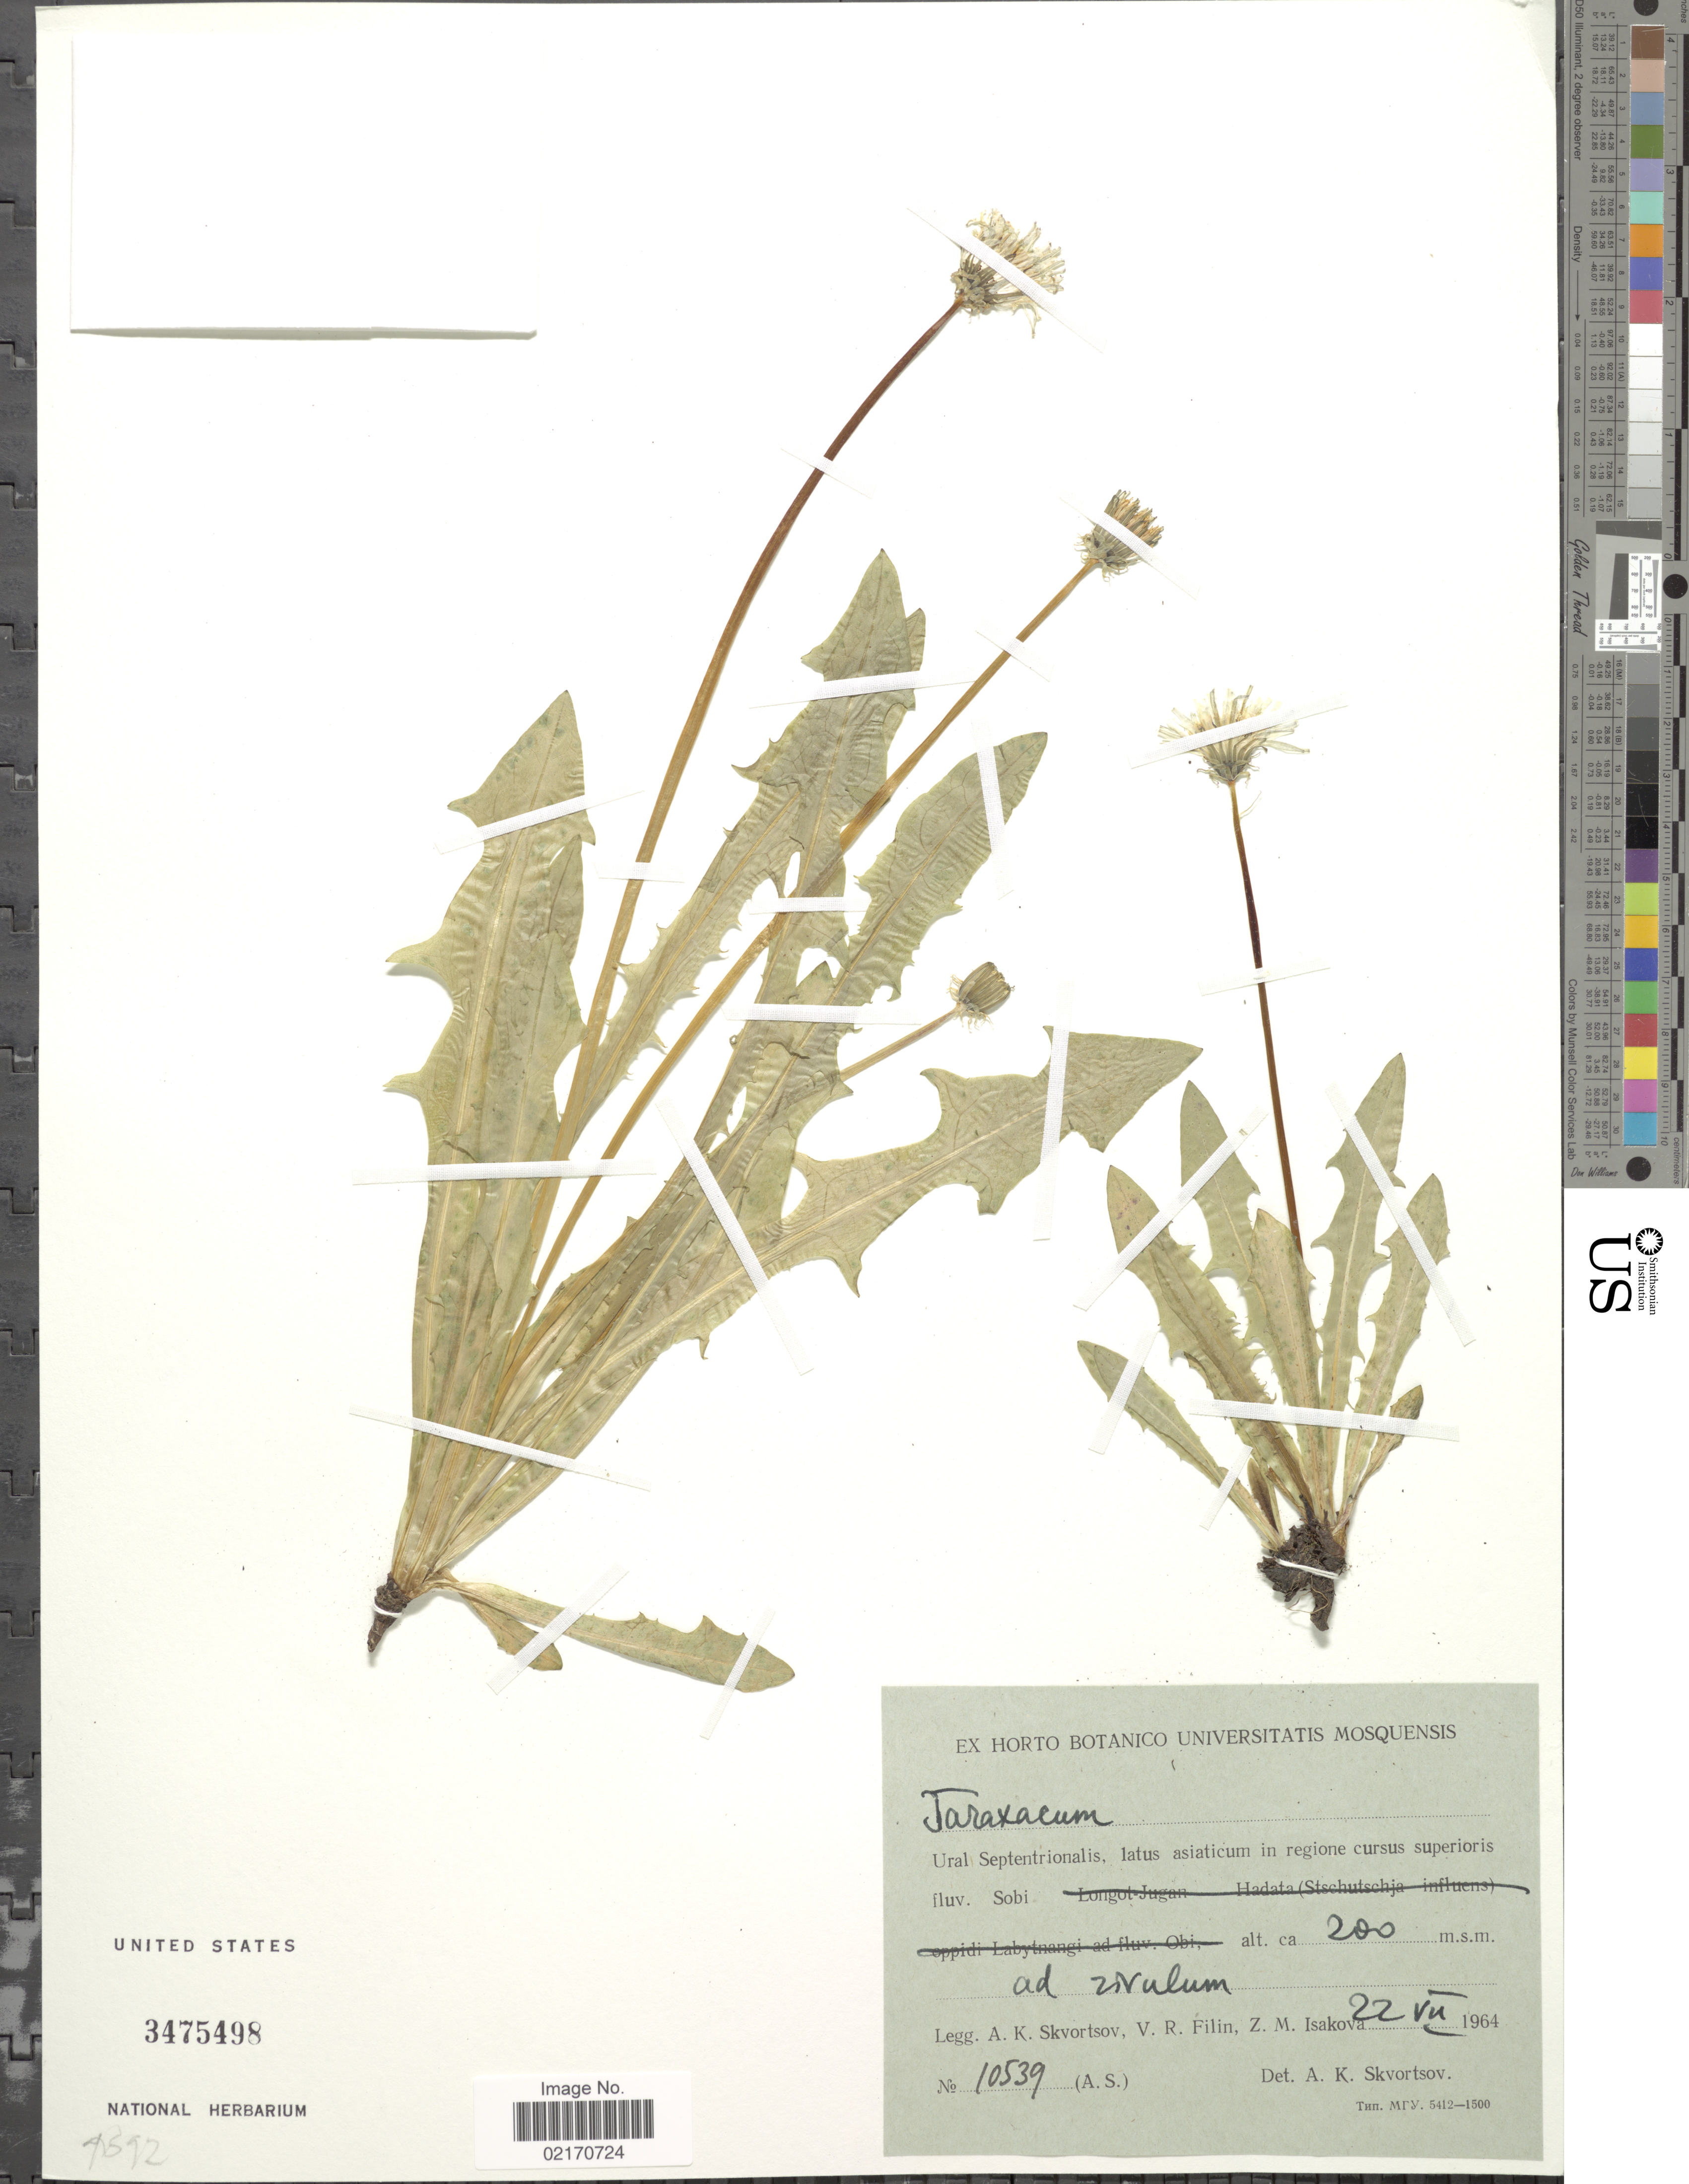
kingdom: Plantae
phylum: Tracheophyta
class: Magnoliopsida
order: Asterales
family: Asteraceae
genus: Taraxacum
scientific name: Taraxacum sp.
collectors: A. K. Skvortsov, V. Filin & Z. Isakova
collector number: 10539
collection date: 1964-07-22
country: Russian Federation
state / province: Yamalo-Nenets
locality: Ural Septentrionalis, latus asiaticum in regione cursus superioris fluv. Sobi, as rivulum.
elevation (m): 200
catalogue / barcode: US 3475498